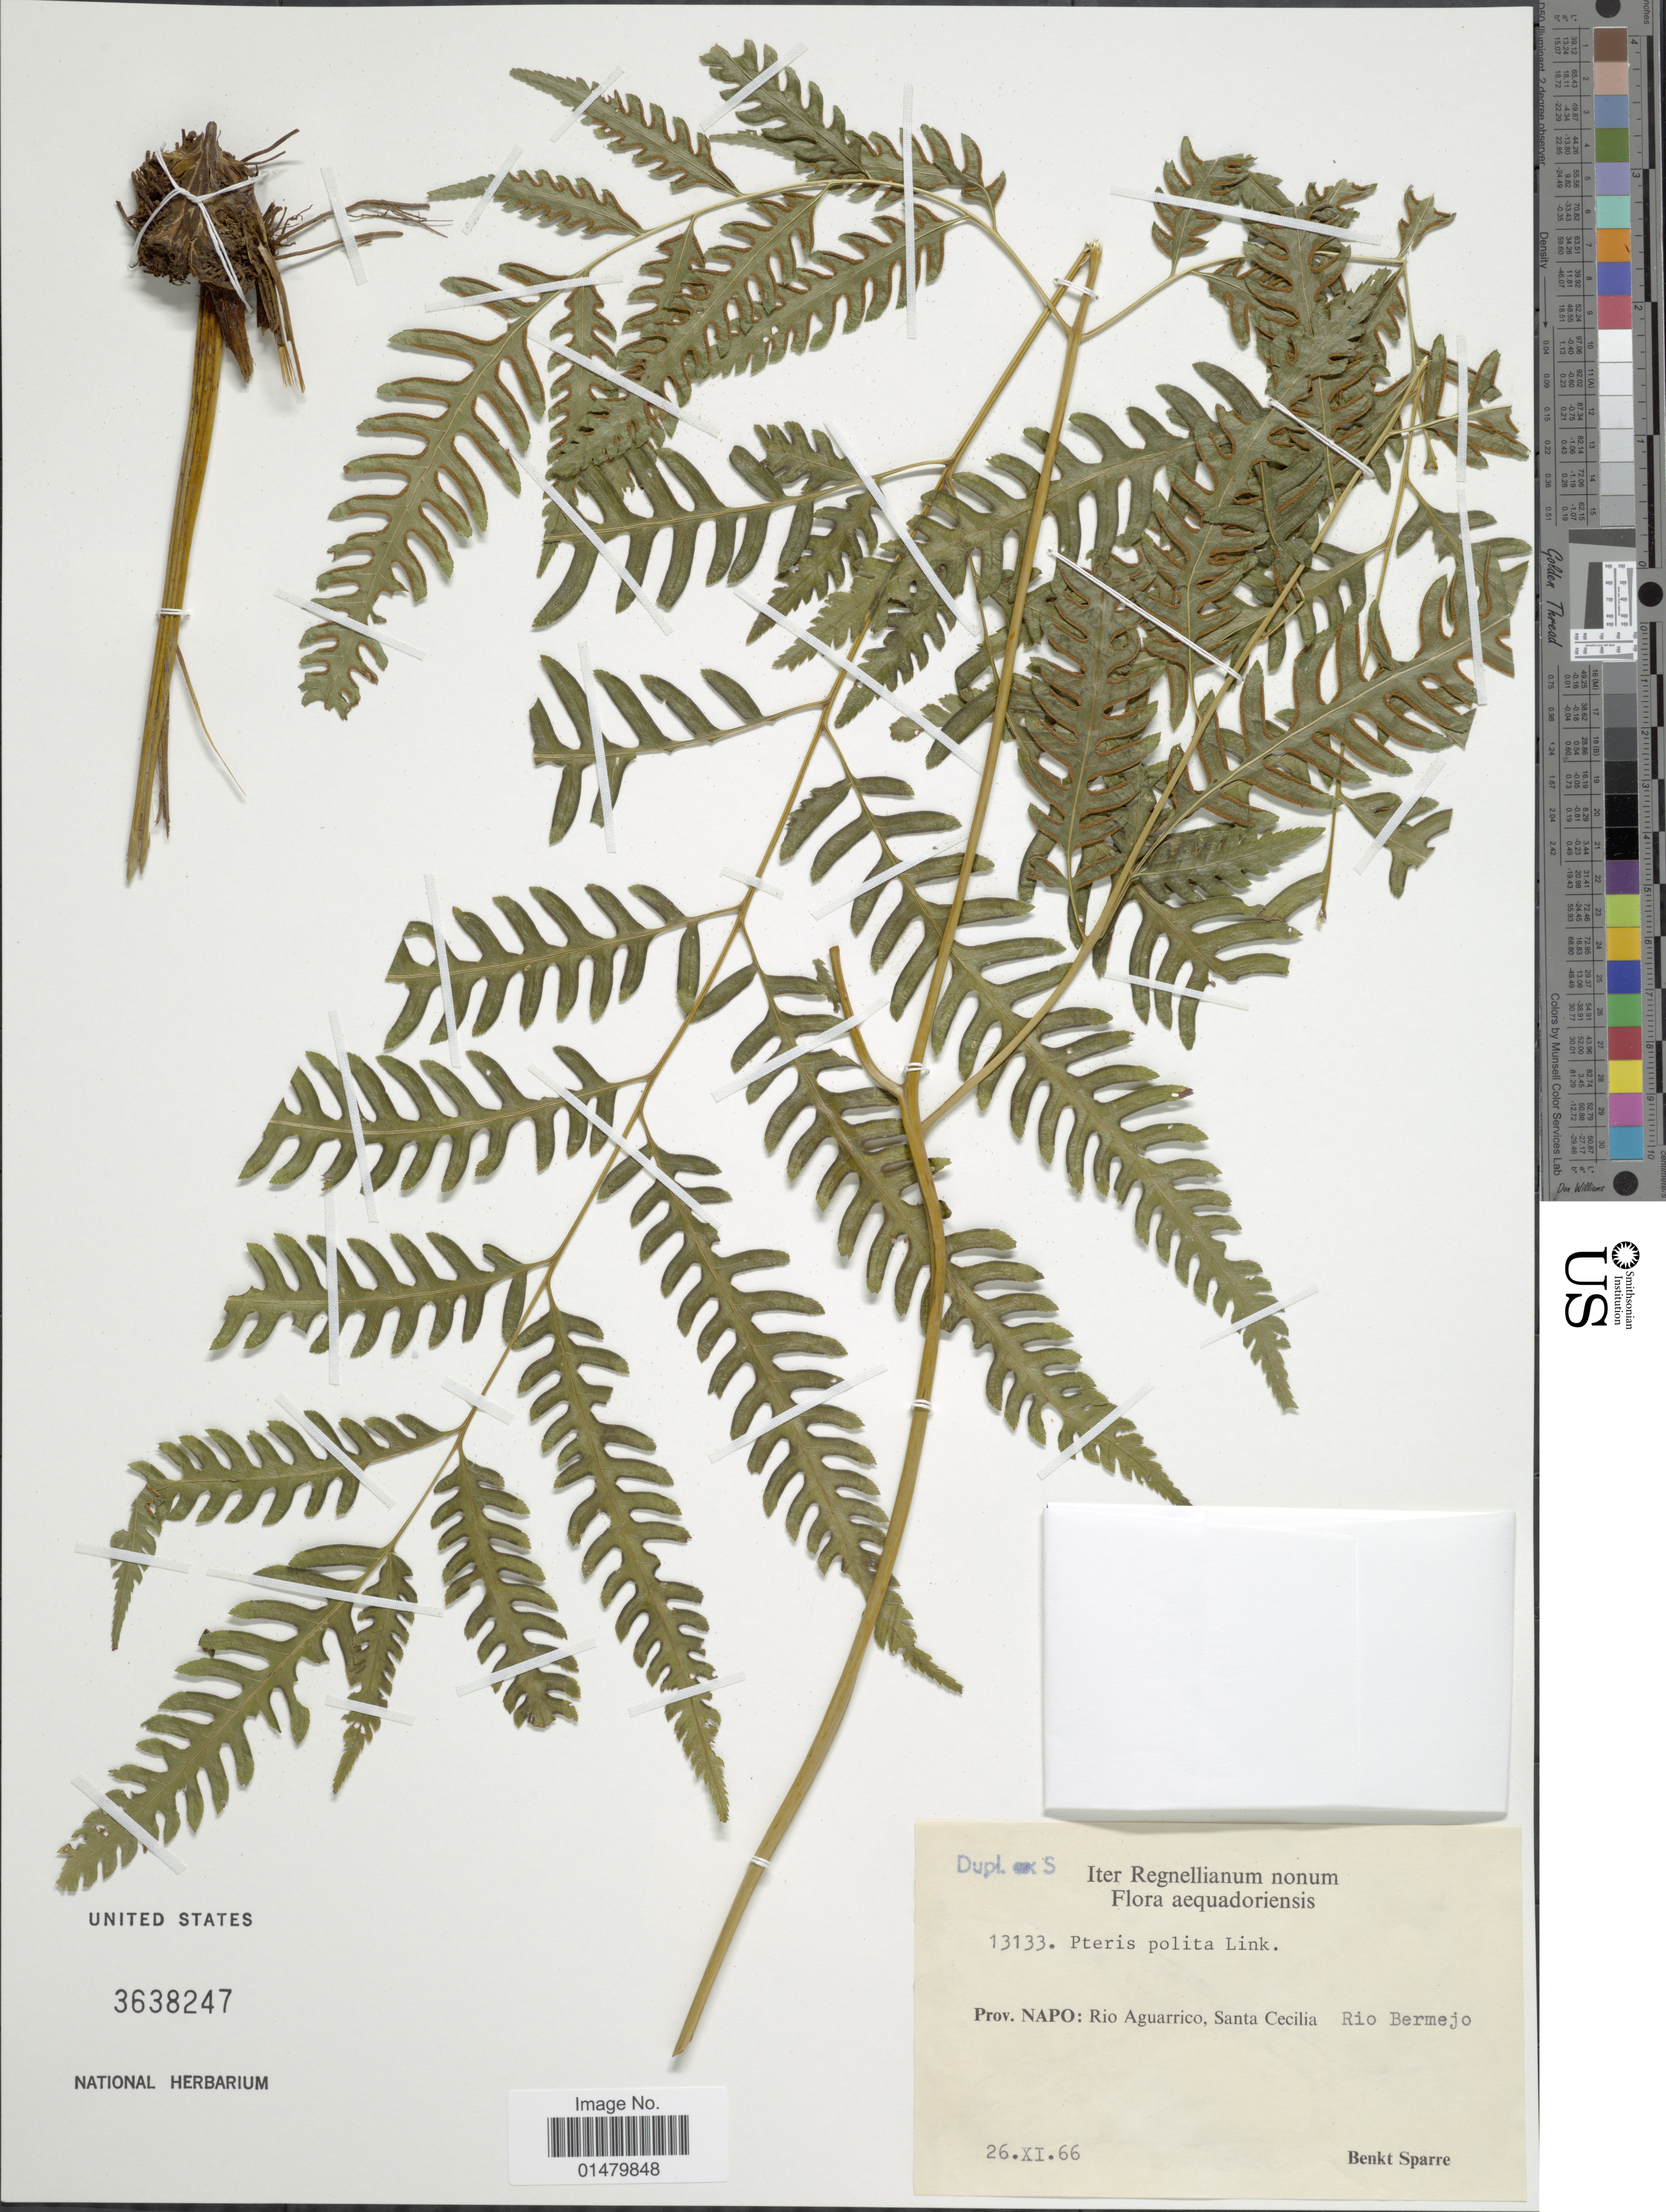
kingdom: Plantae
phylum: Tracheophyta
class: Polypodiopsida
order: Polypodiales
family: Pteridaceae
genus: Pteris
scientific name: Pteris propinqua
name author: J. Agardh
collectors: B. Sparre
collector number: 13133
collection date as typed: Transcribed d/m/y: 26/11/66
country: Ecuador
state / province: Napo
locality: Iter Regnellianum nonum. Flora aequadoriensis. Prov. Napo: Rio Aguarrico, Santa Cecilia Rio Bermejo.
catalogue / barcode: US 3628247